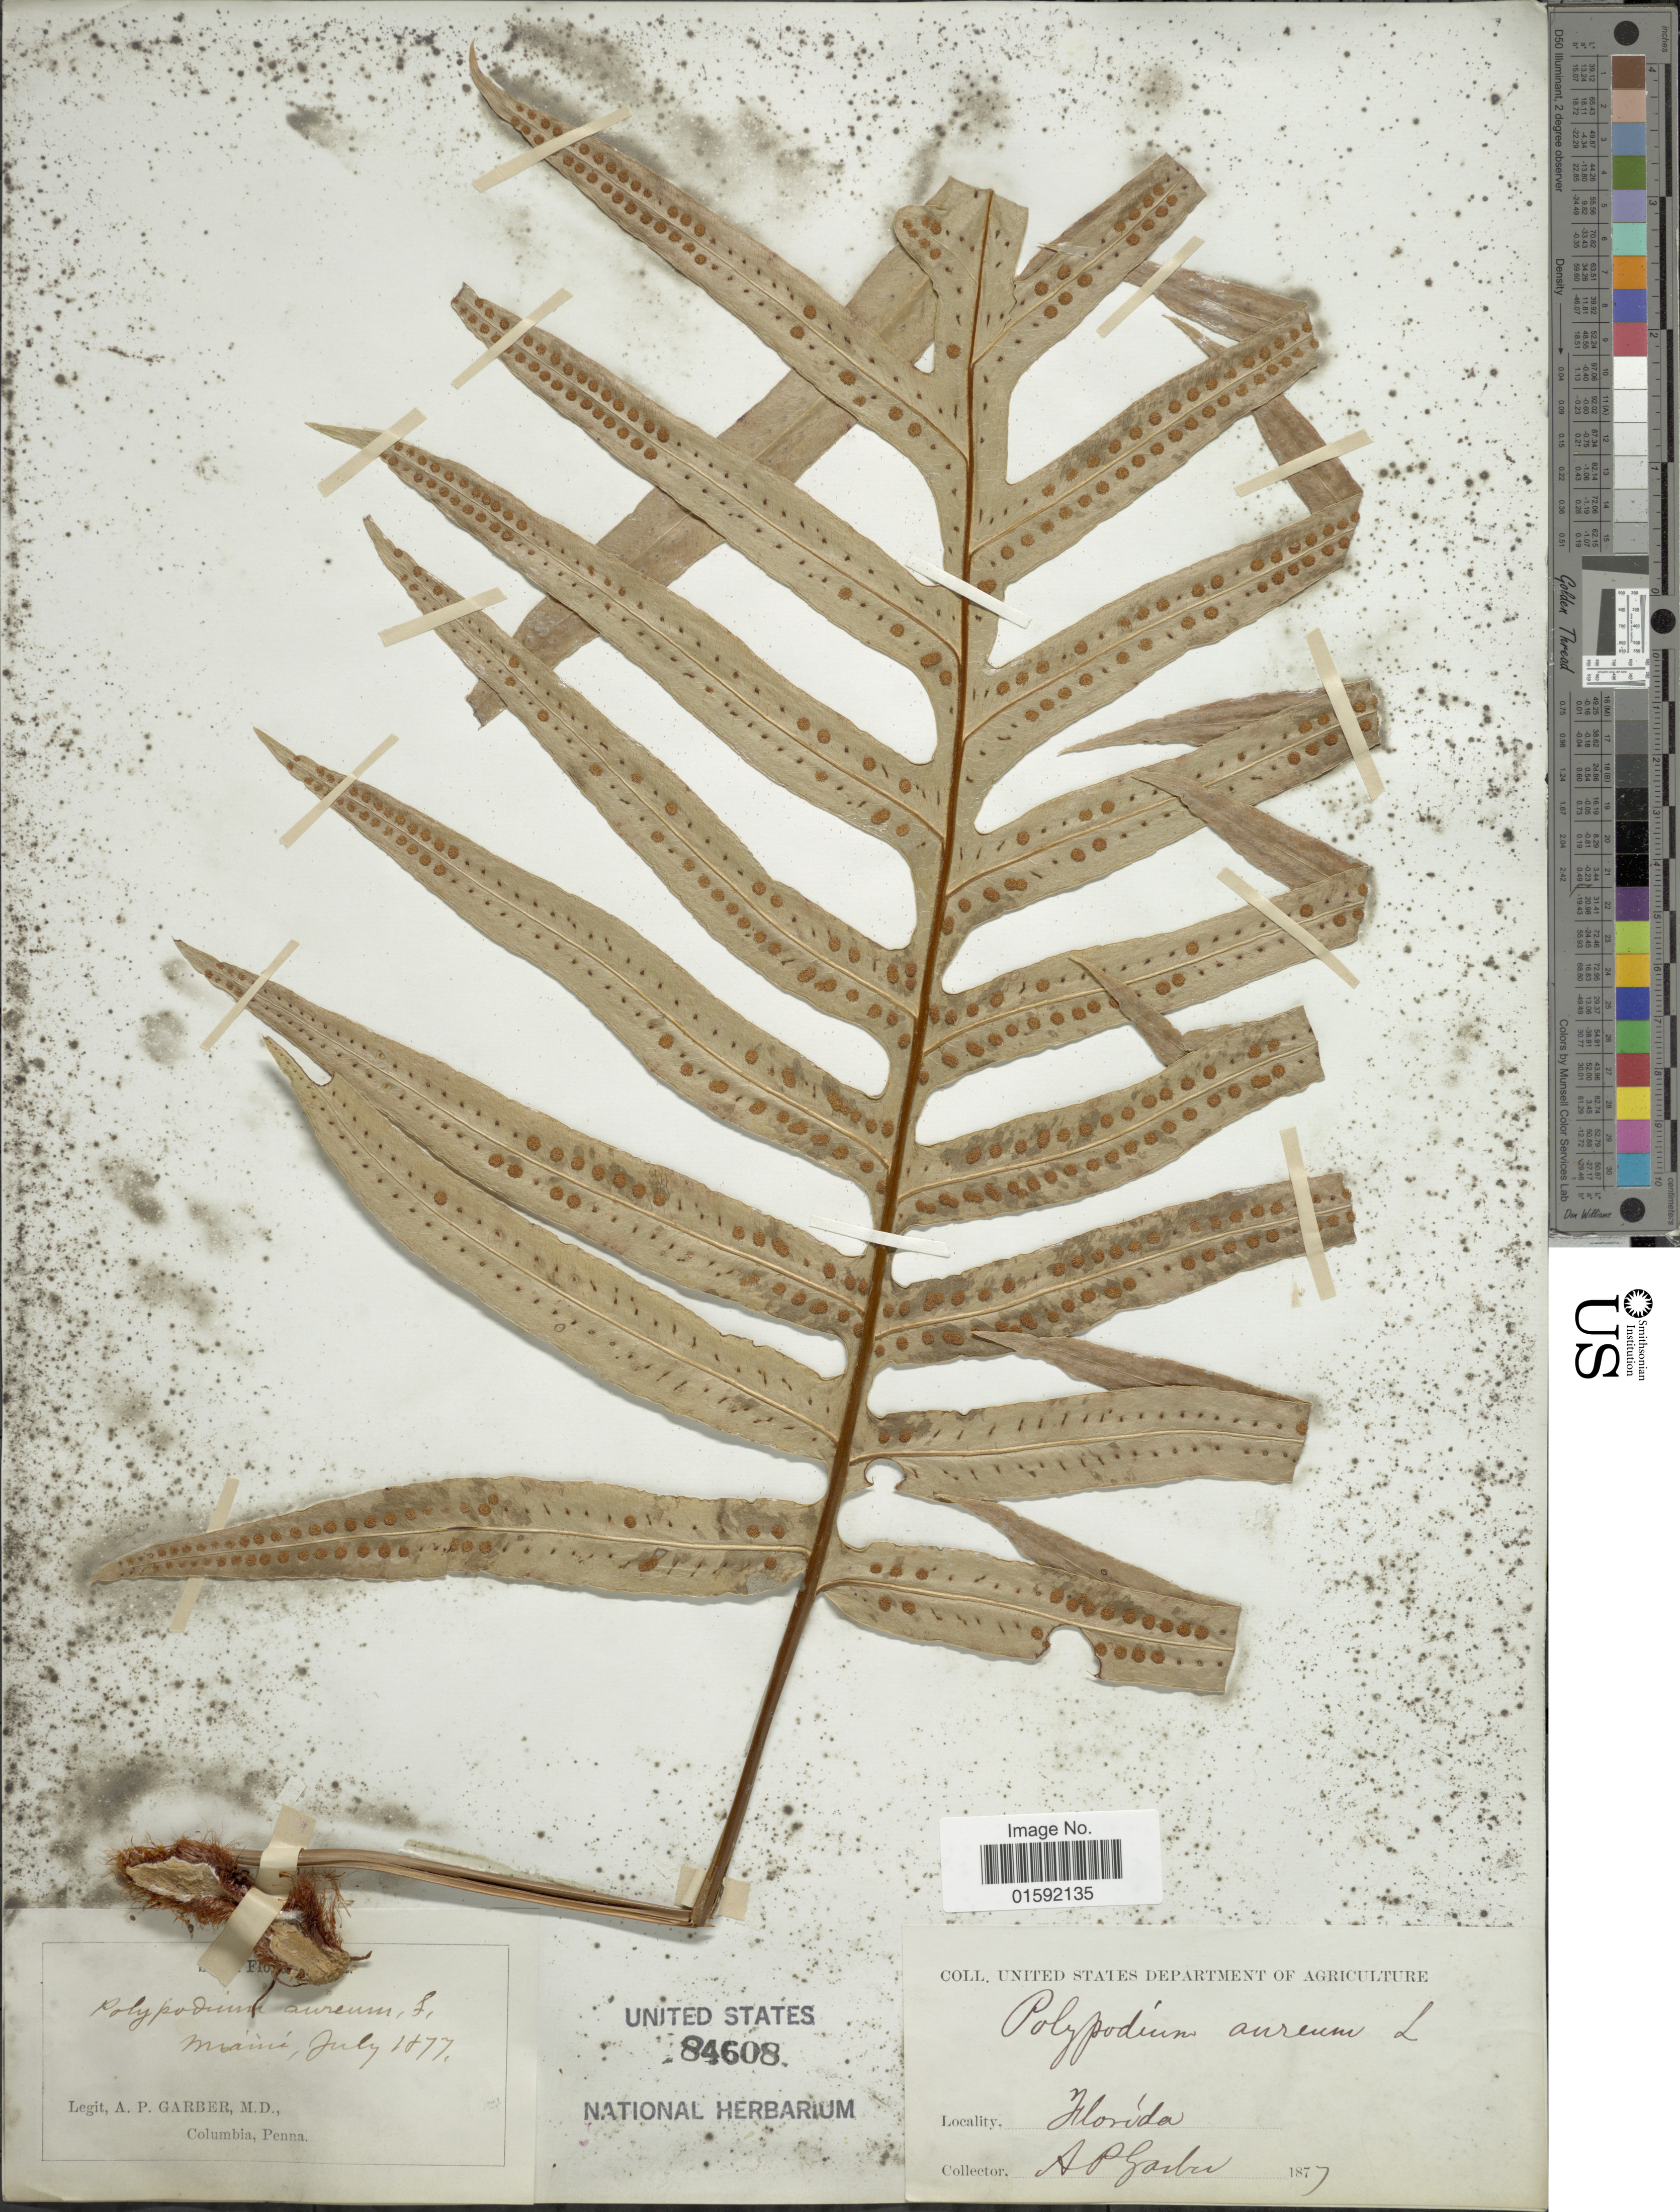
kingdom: Plantae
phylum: Tracheophyta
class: Polypodiopsida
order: Polypodiales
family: Polypodiaceae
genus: Phlebodium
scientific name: Phlebodium areolatum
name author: (Humb. & Bonap. ex Willd.) J. Sm.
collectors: A. P. Garber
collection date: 1877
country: United States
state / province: Florida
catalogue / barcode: US 84608